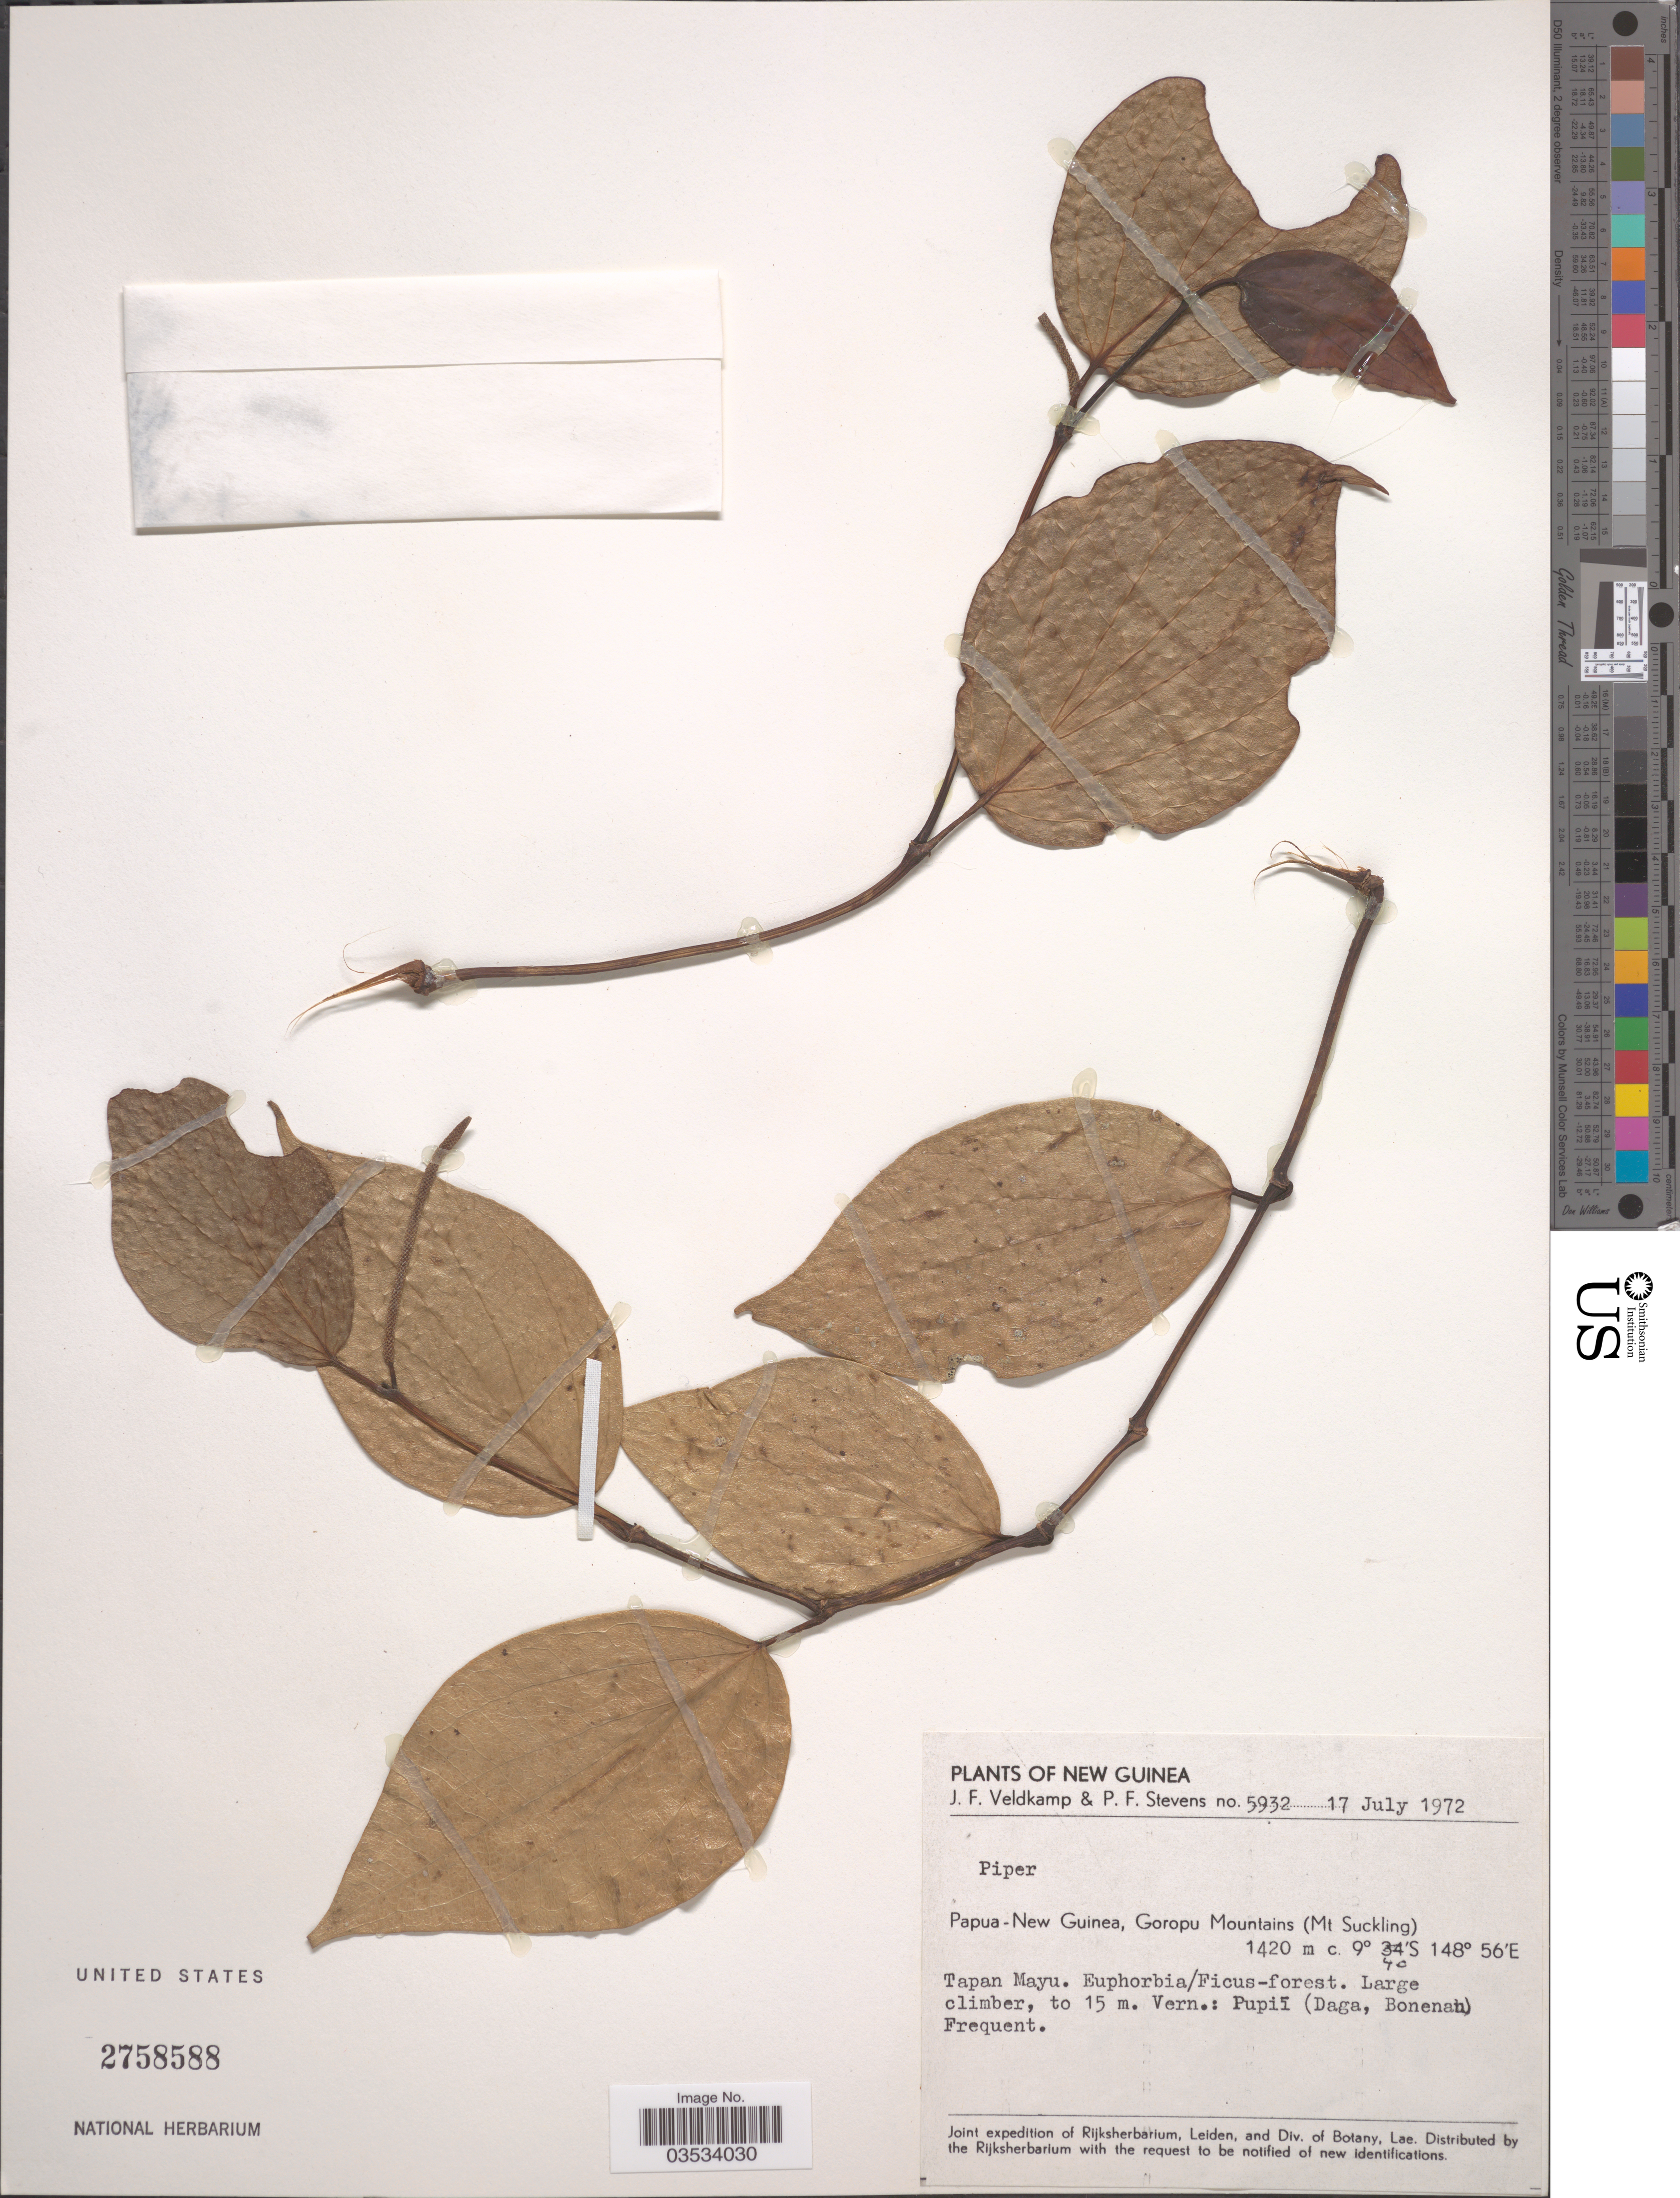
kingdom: Plantae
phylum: Tracheophyta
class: Magnoliopsida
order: Piperales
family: Piperaceae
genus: Piper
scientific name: Piper sp.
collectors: J. F. Veldkamp & P. F. Stevens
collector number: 5932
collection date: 1972-07-17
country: Papua New Guinea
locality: New Guinea. Goropu Mountains (Mt Suckling). Tapan Mayu.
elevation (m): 1420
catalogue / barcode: US 2758588